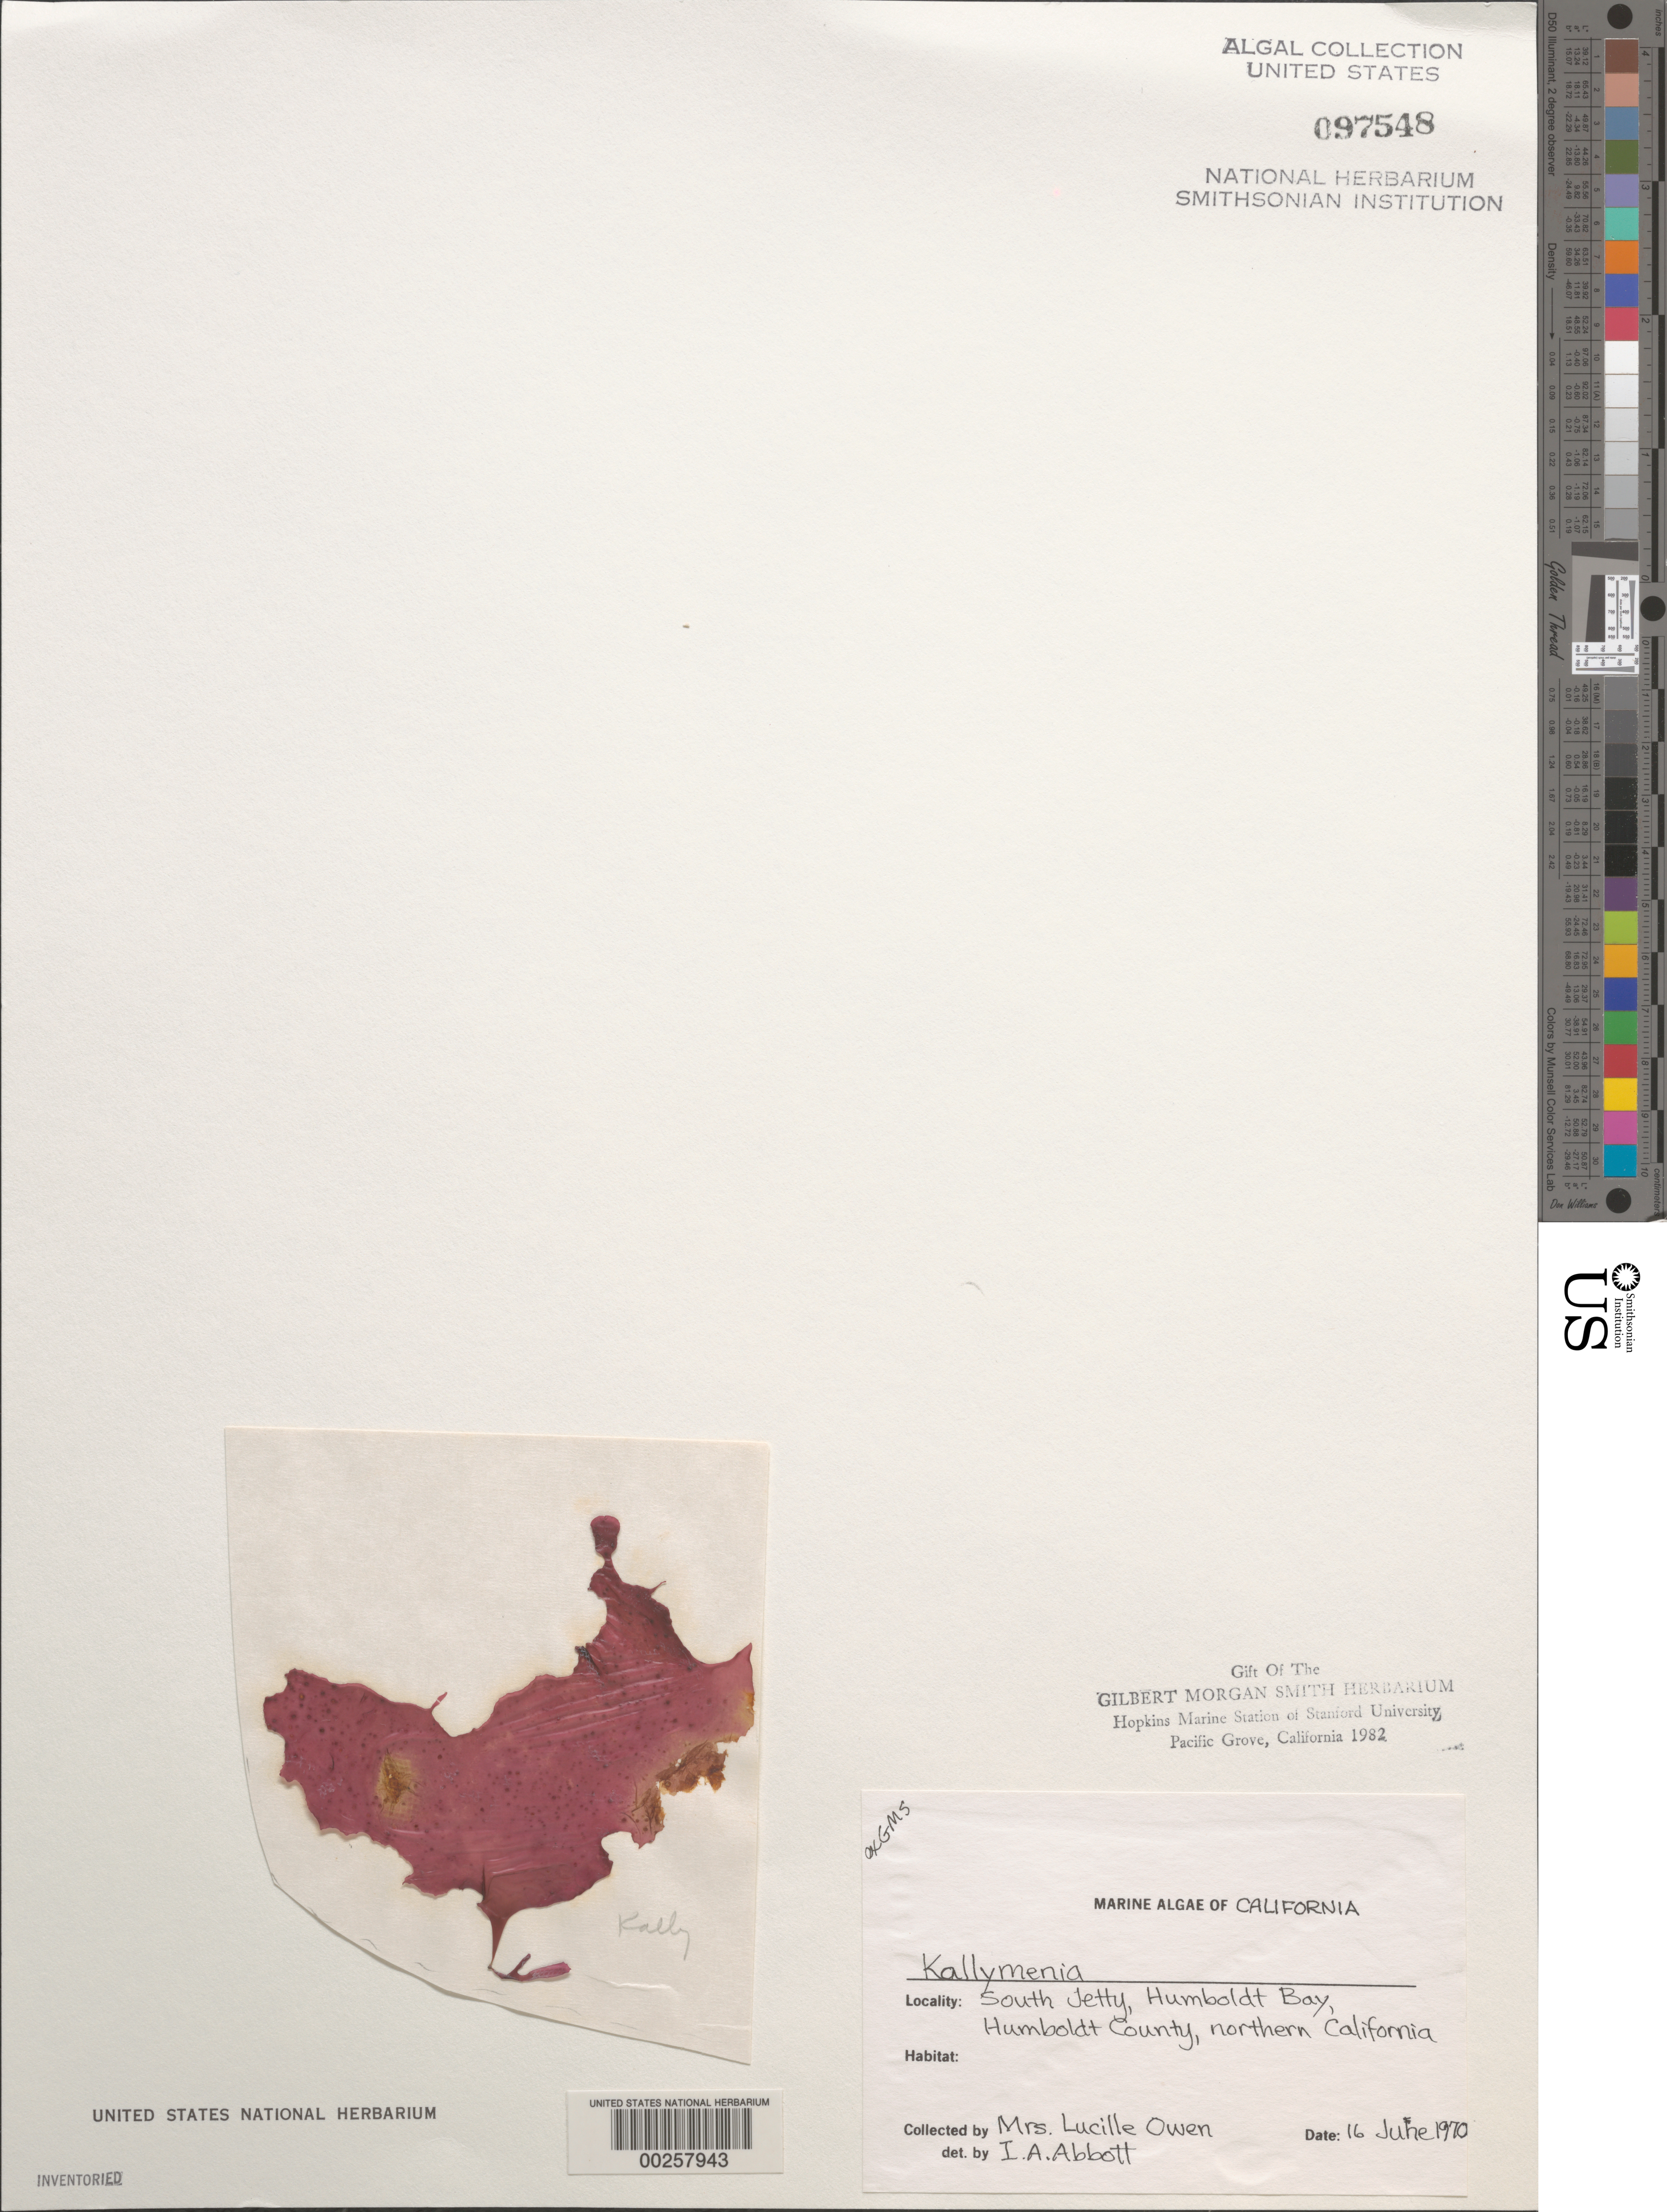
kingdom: Plantae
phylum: Rhodophyta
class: Florideophyceae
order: Gigartinales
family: Kallymeniaceae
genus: Kallymenia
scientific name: Kallymenia sp.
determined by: Abbott, Isabella A.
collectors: L. Owen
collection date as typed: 16 Jun 1970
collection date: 1970-06-16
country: United States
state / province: California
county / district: Humboldt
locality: Humboldt Bay, South Jetty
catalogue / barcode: US 97548